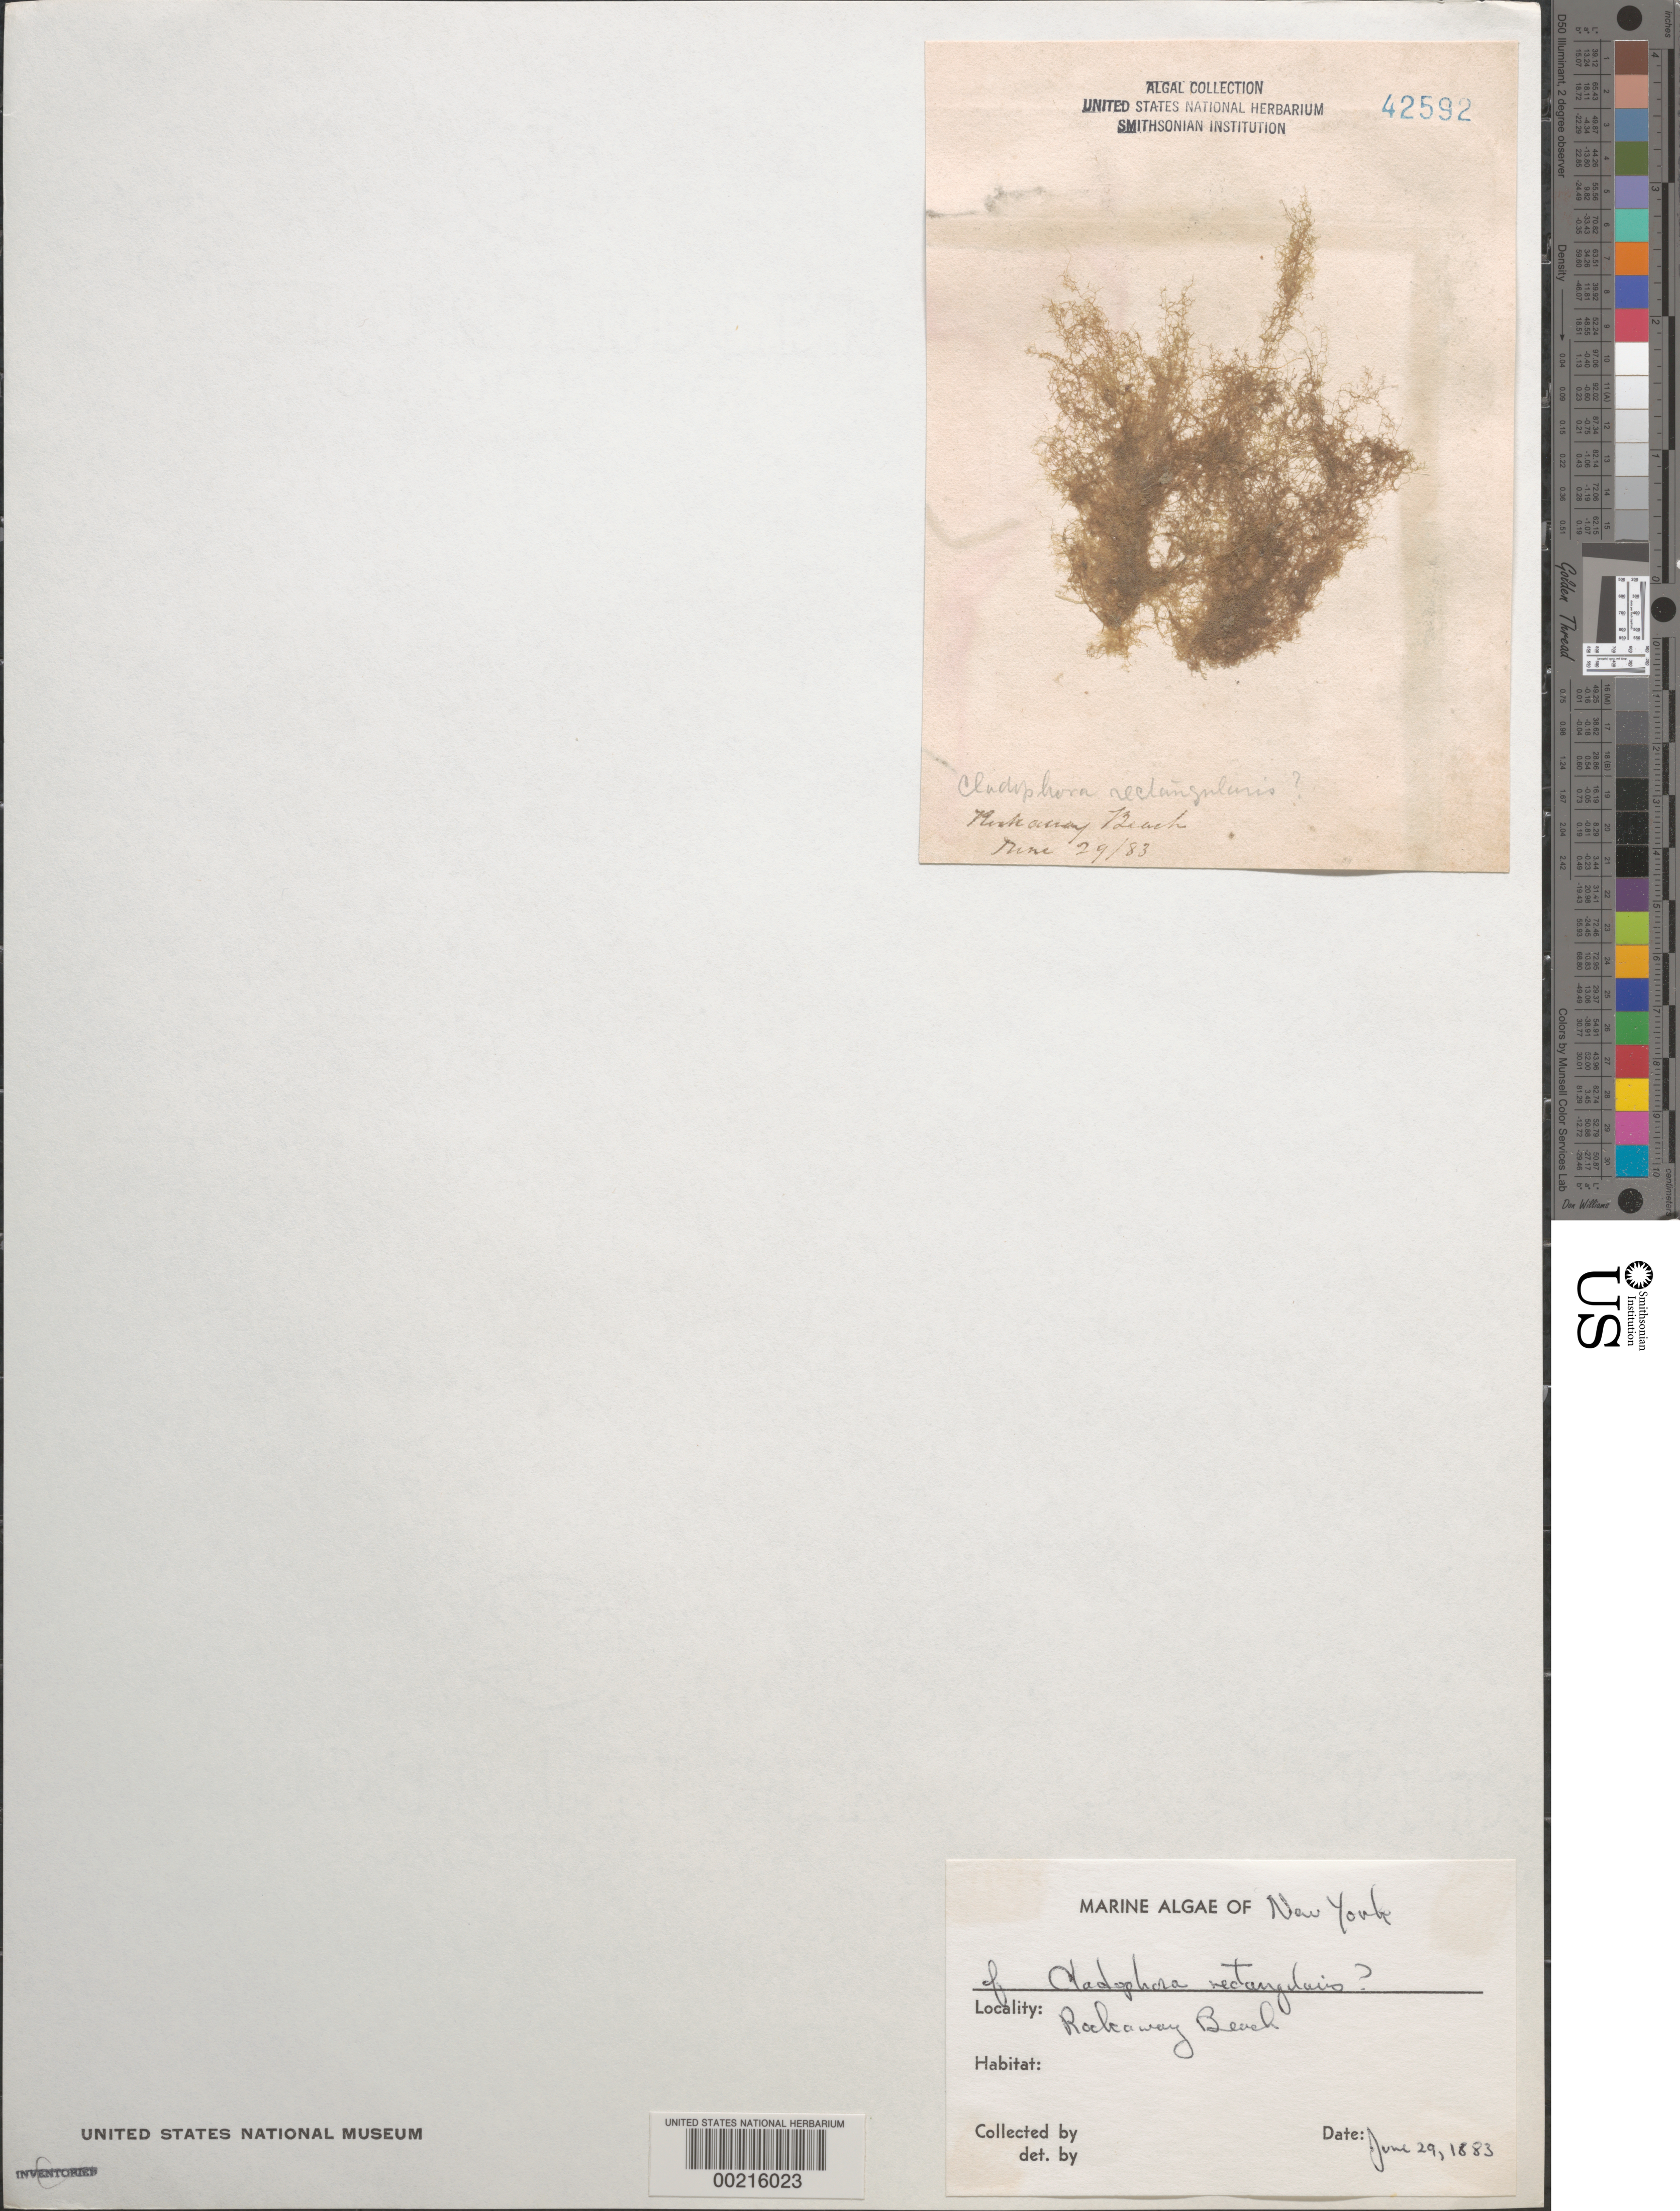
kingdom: Plantae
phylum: Chlorophyta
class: Ulvophyceae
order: Cladophorales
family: Cladophoraceae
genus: Cladophora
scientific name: Cladophora hutchinsiae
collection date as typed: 29 Jun 1883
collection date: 1883-06-29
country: United States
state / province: New York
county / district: Queens County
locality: Rockaway Beach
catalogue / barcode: US 42592